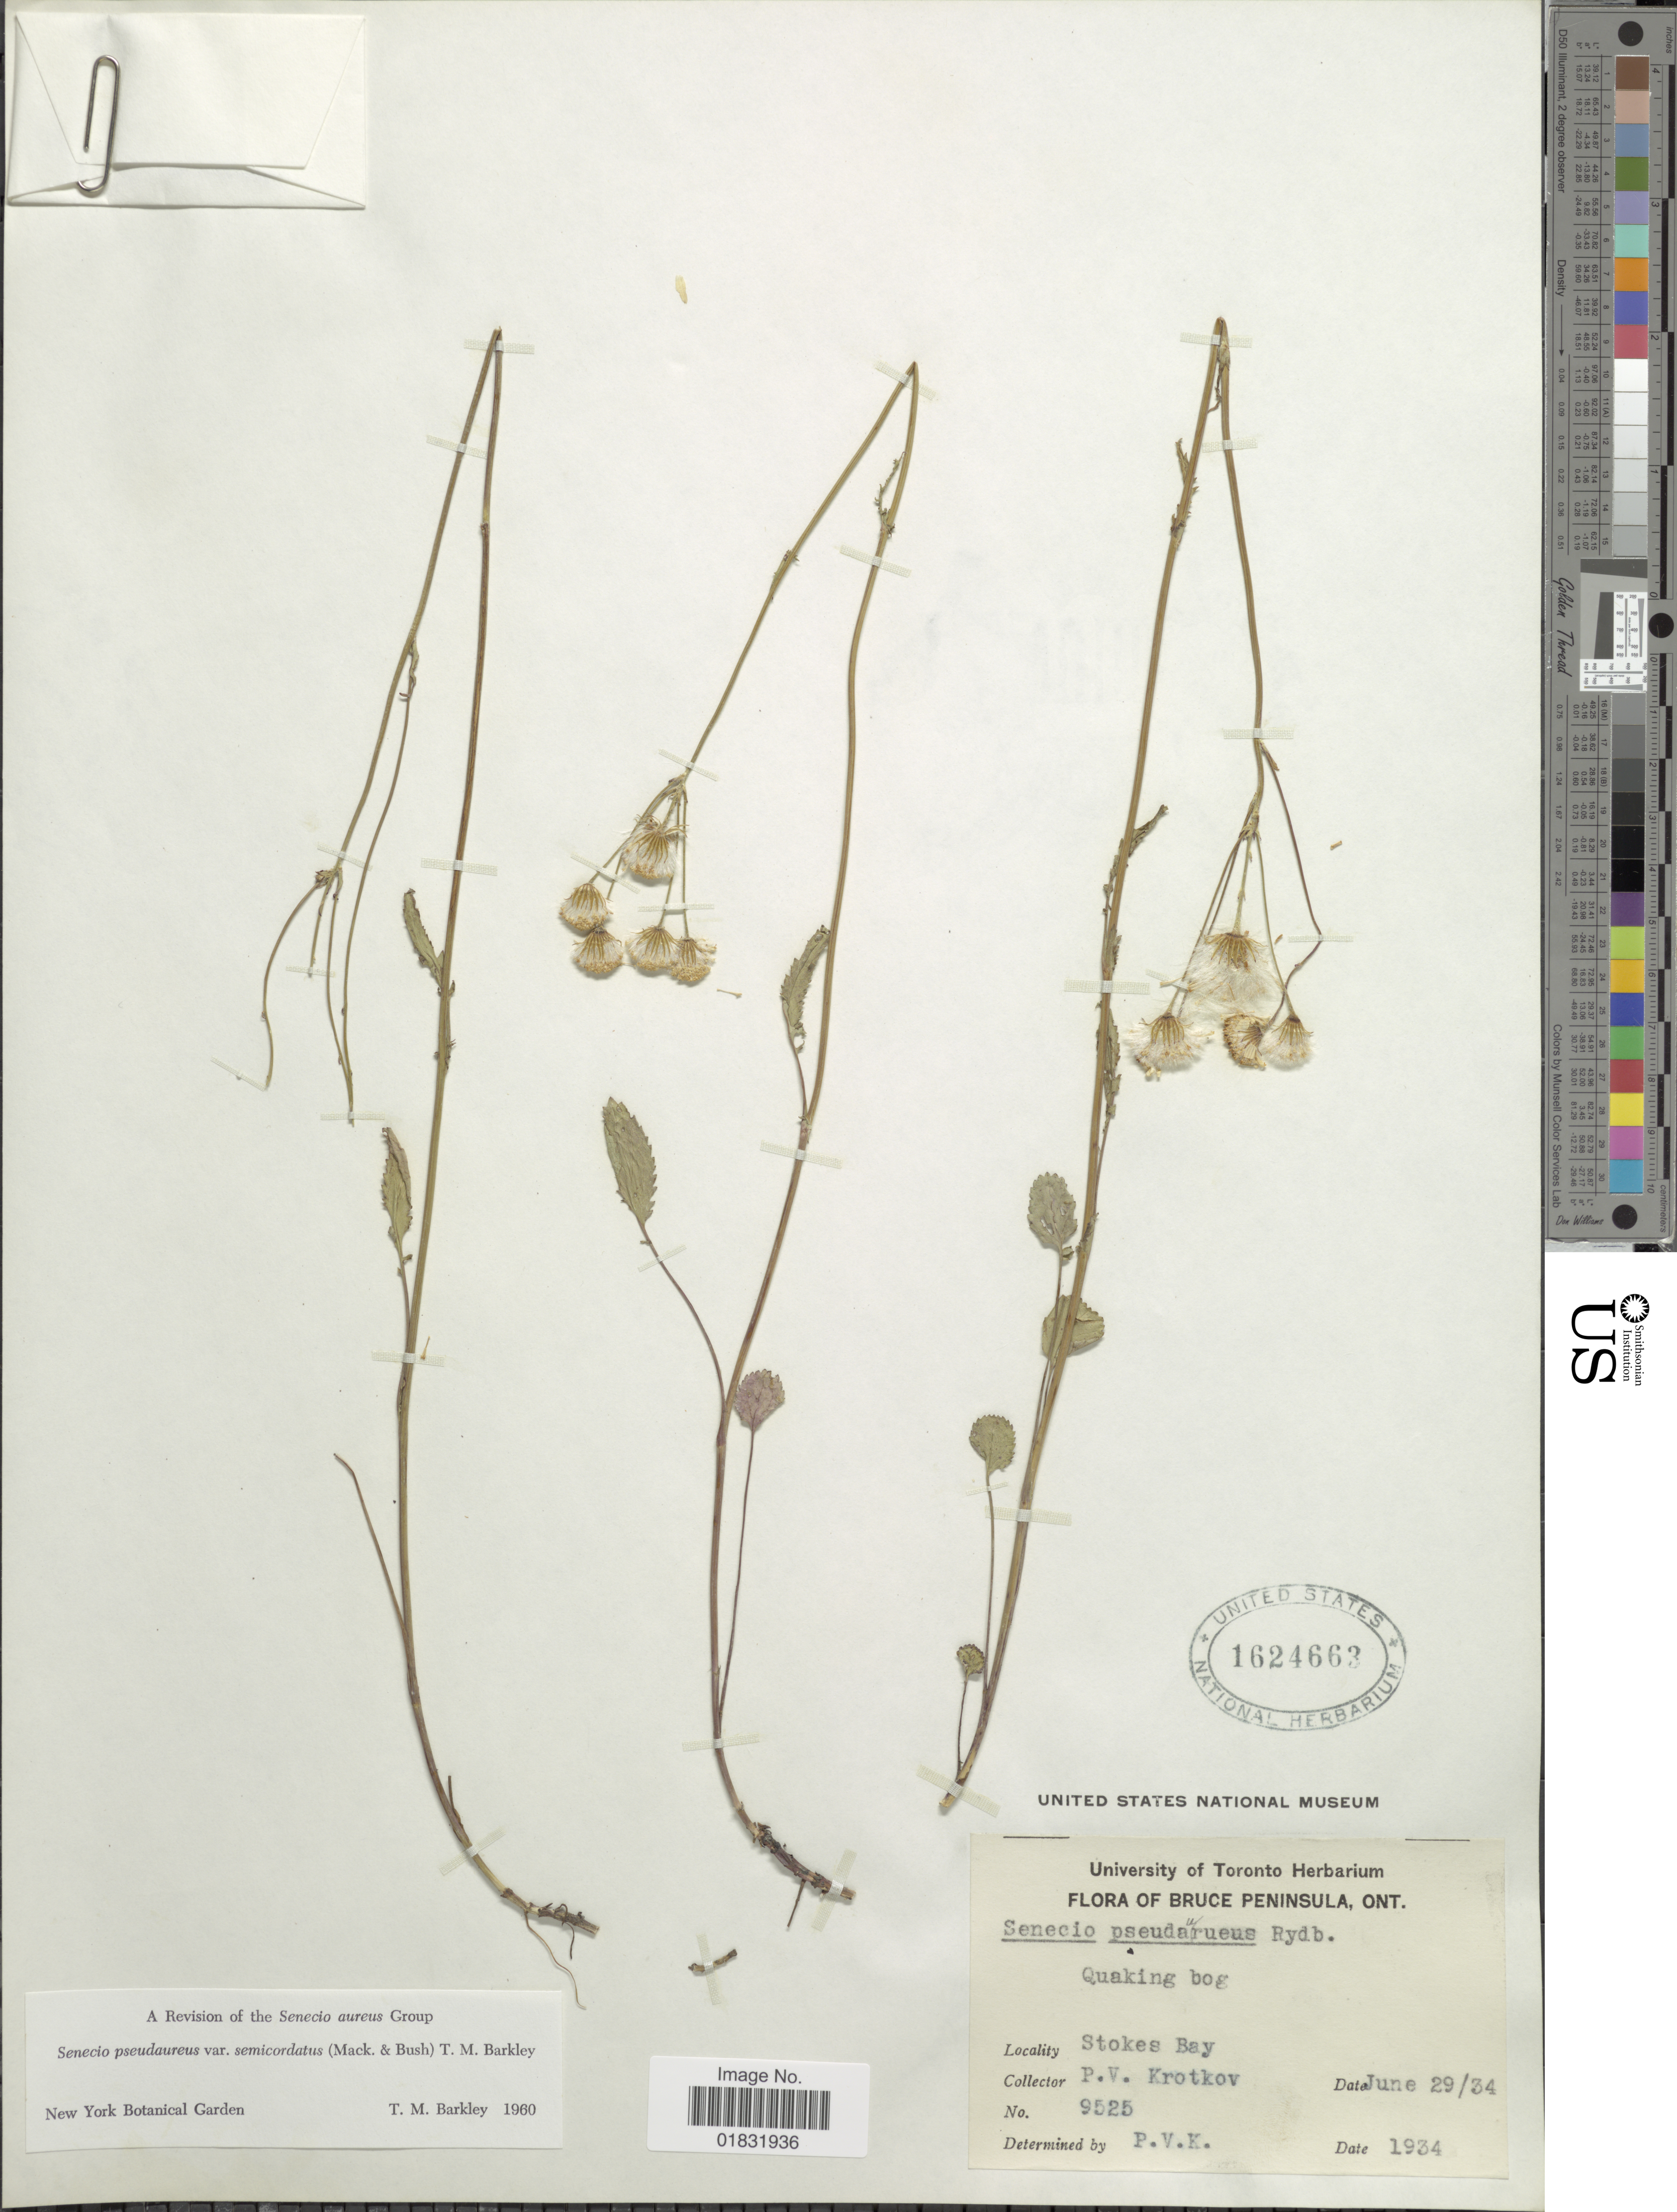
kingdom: Plantae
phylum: Tracheophyta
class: Magnoliopsida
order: Asterales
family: Asteraceae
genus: Packera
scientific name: Packera pseudaurea var. semicordata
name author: (Mack. & Bush) Trock & T.M. Barkley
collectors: P. V. Krotkov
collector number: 9525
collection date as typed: Transcribed d/m/y: 29/6/34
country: Canada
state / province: Ontario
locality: Bruce Peninsula, Quaking bog, Stokes Bay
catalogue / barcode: US 1624663